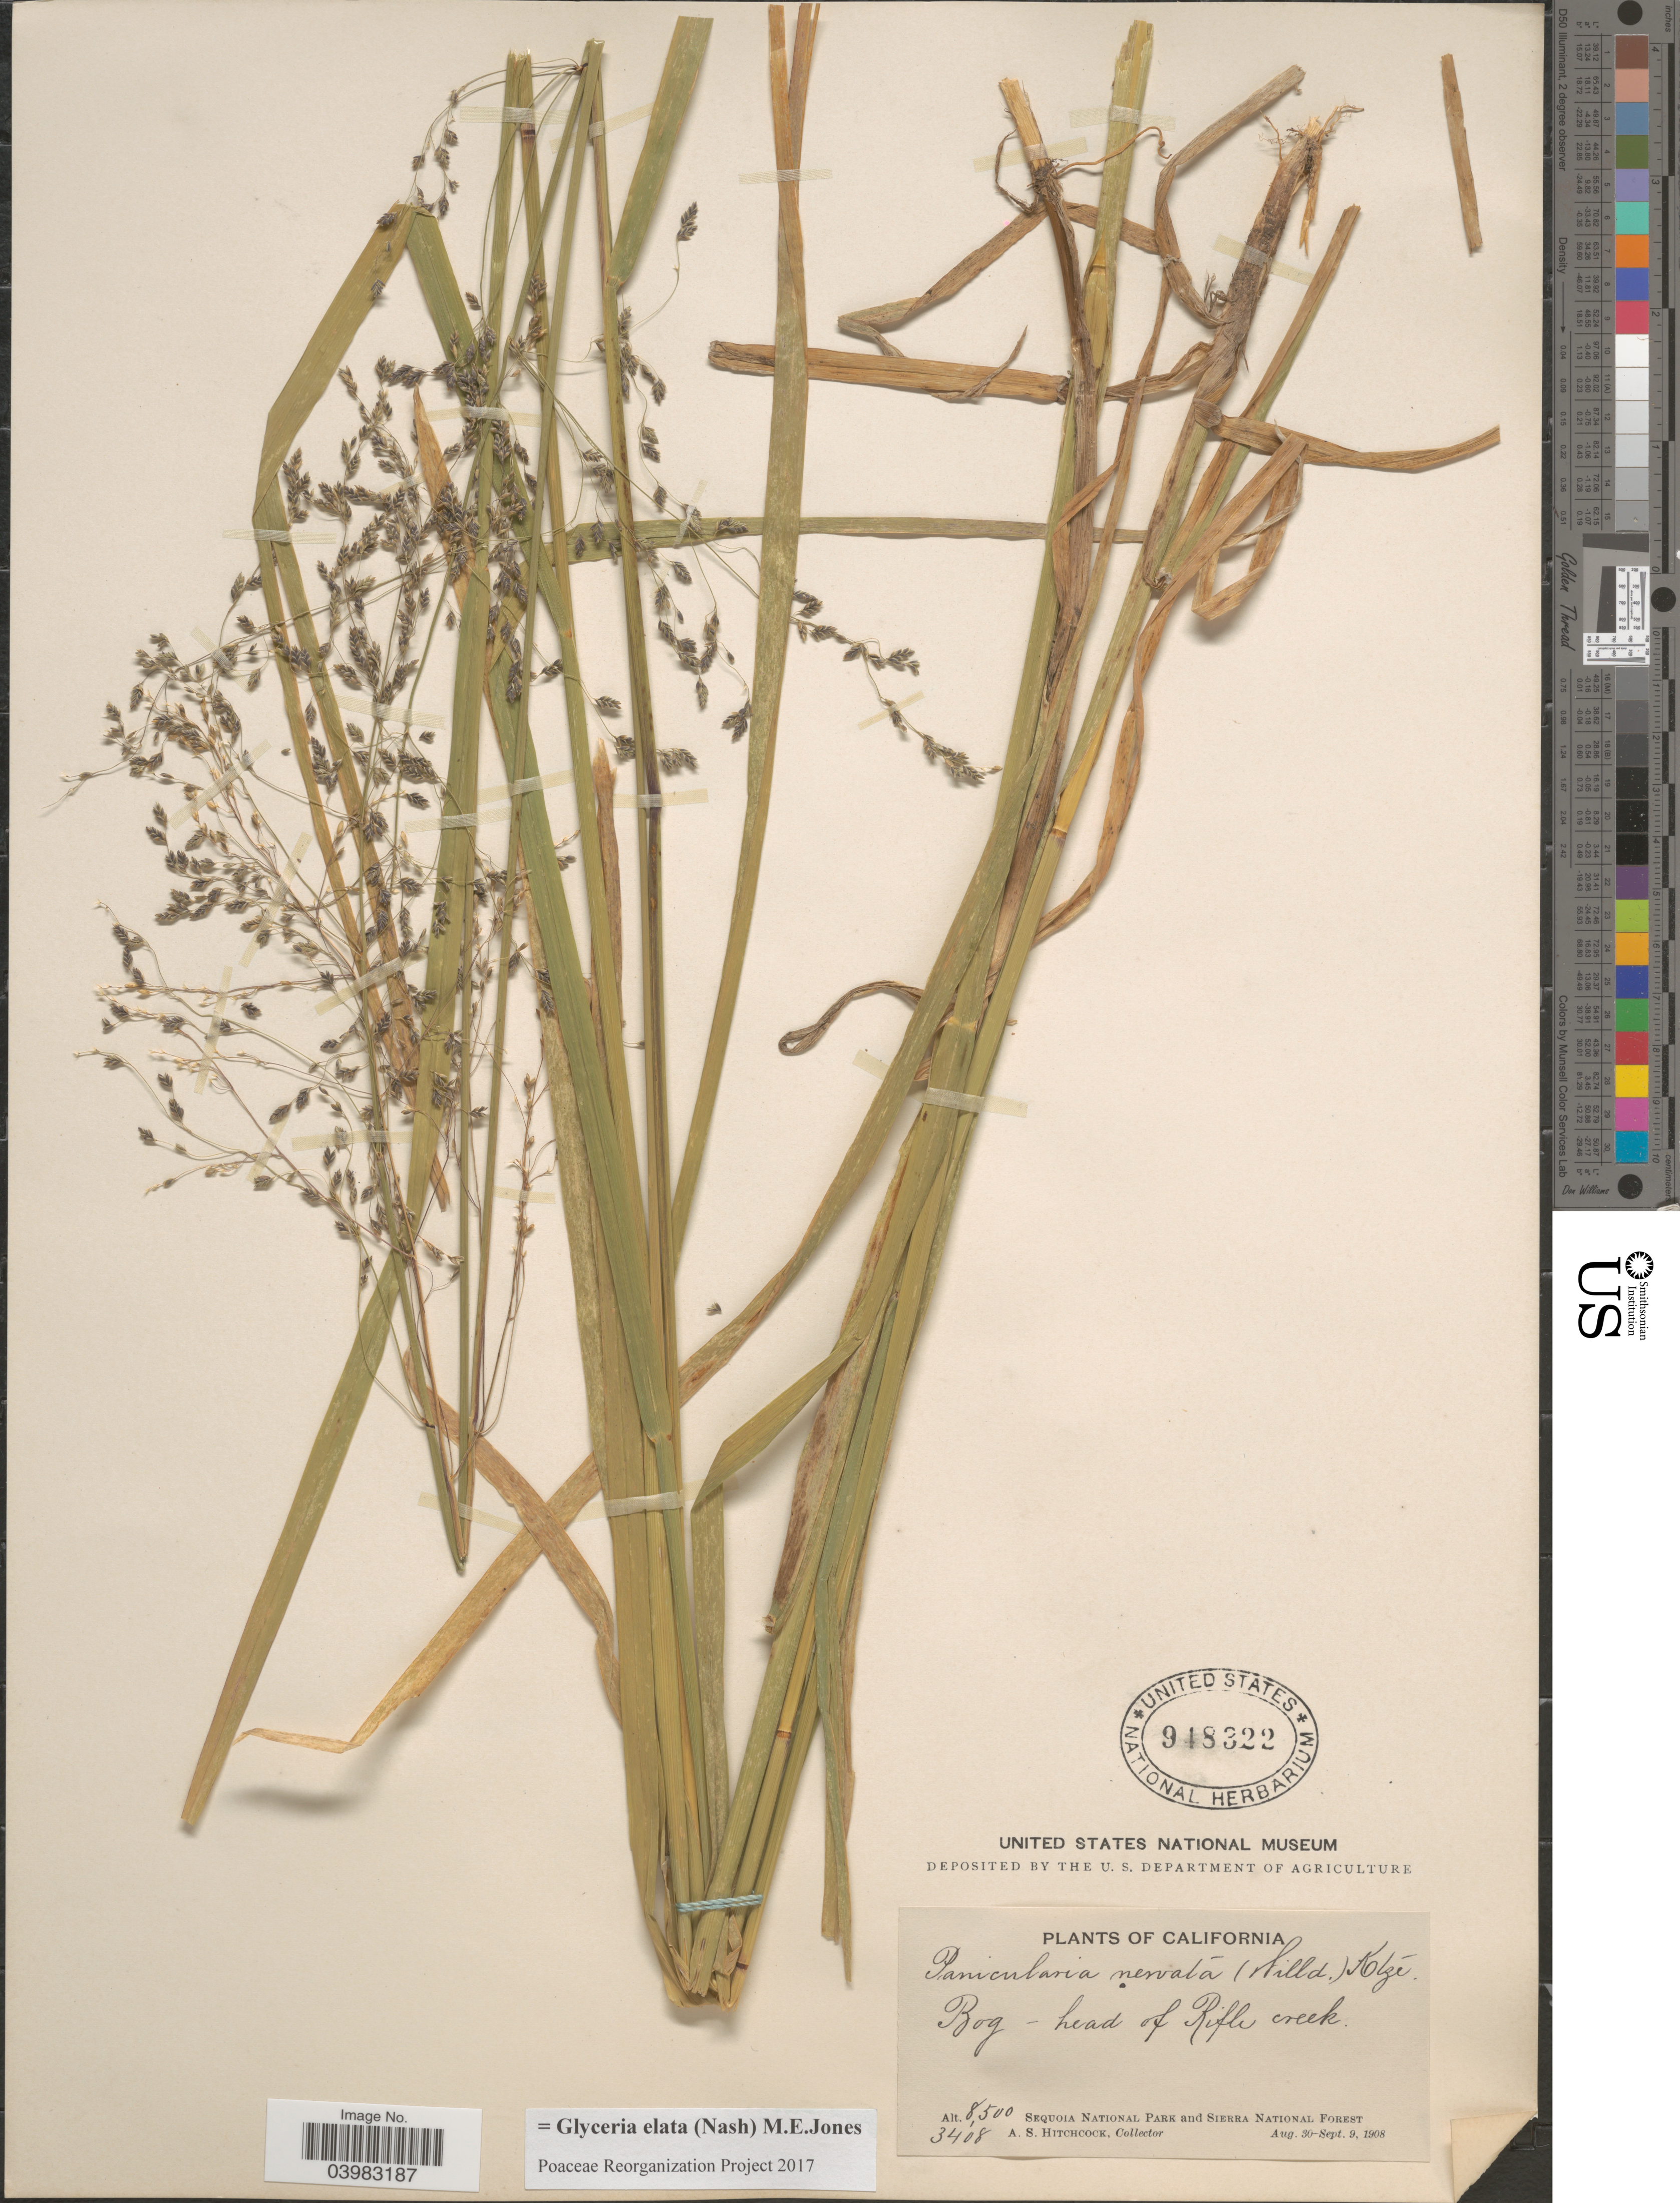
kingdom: Plantae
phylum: Tracheophyta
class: Liliopsida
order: Poales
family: Poaceae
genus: Glyceria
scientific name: Glyceria elata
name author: (Nash) M.E. Jones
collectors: A. S. Hitchcock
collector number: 3408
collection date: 1908-08-30/1908-09-09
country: United States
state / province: California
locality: Bog-head of Rifle creek. Sequoia National Park and Sierra National Forest.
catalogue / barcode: US 948322